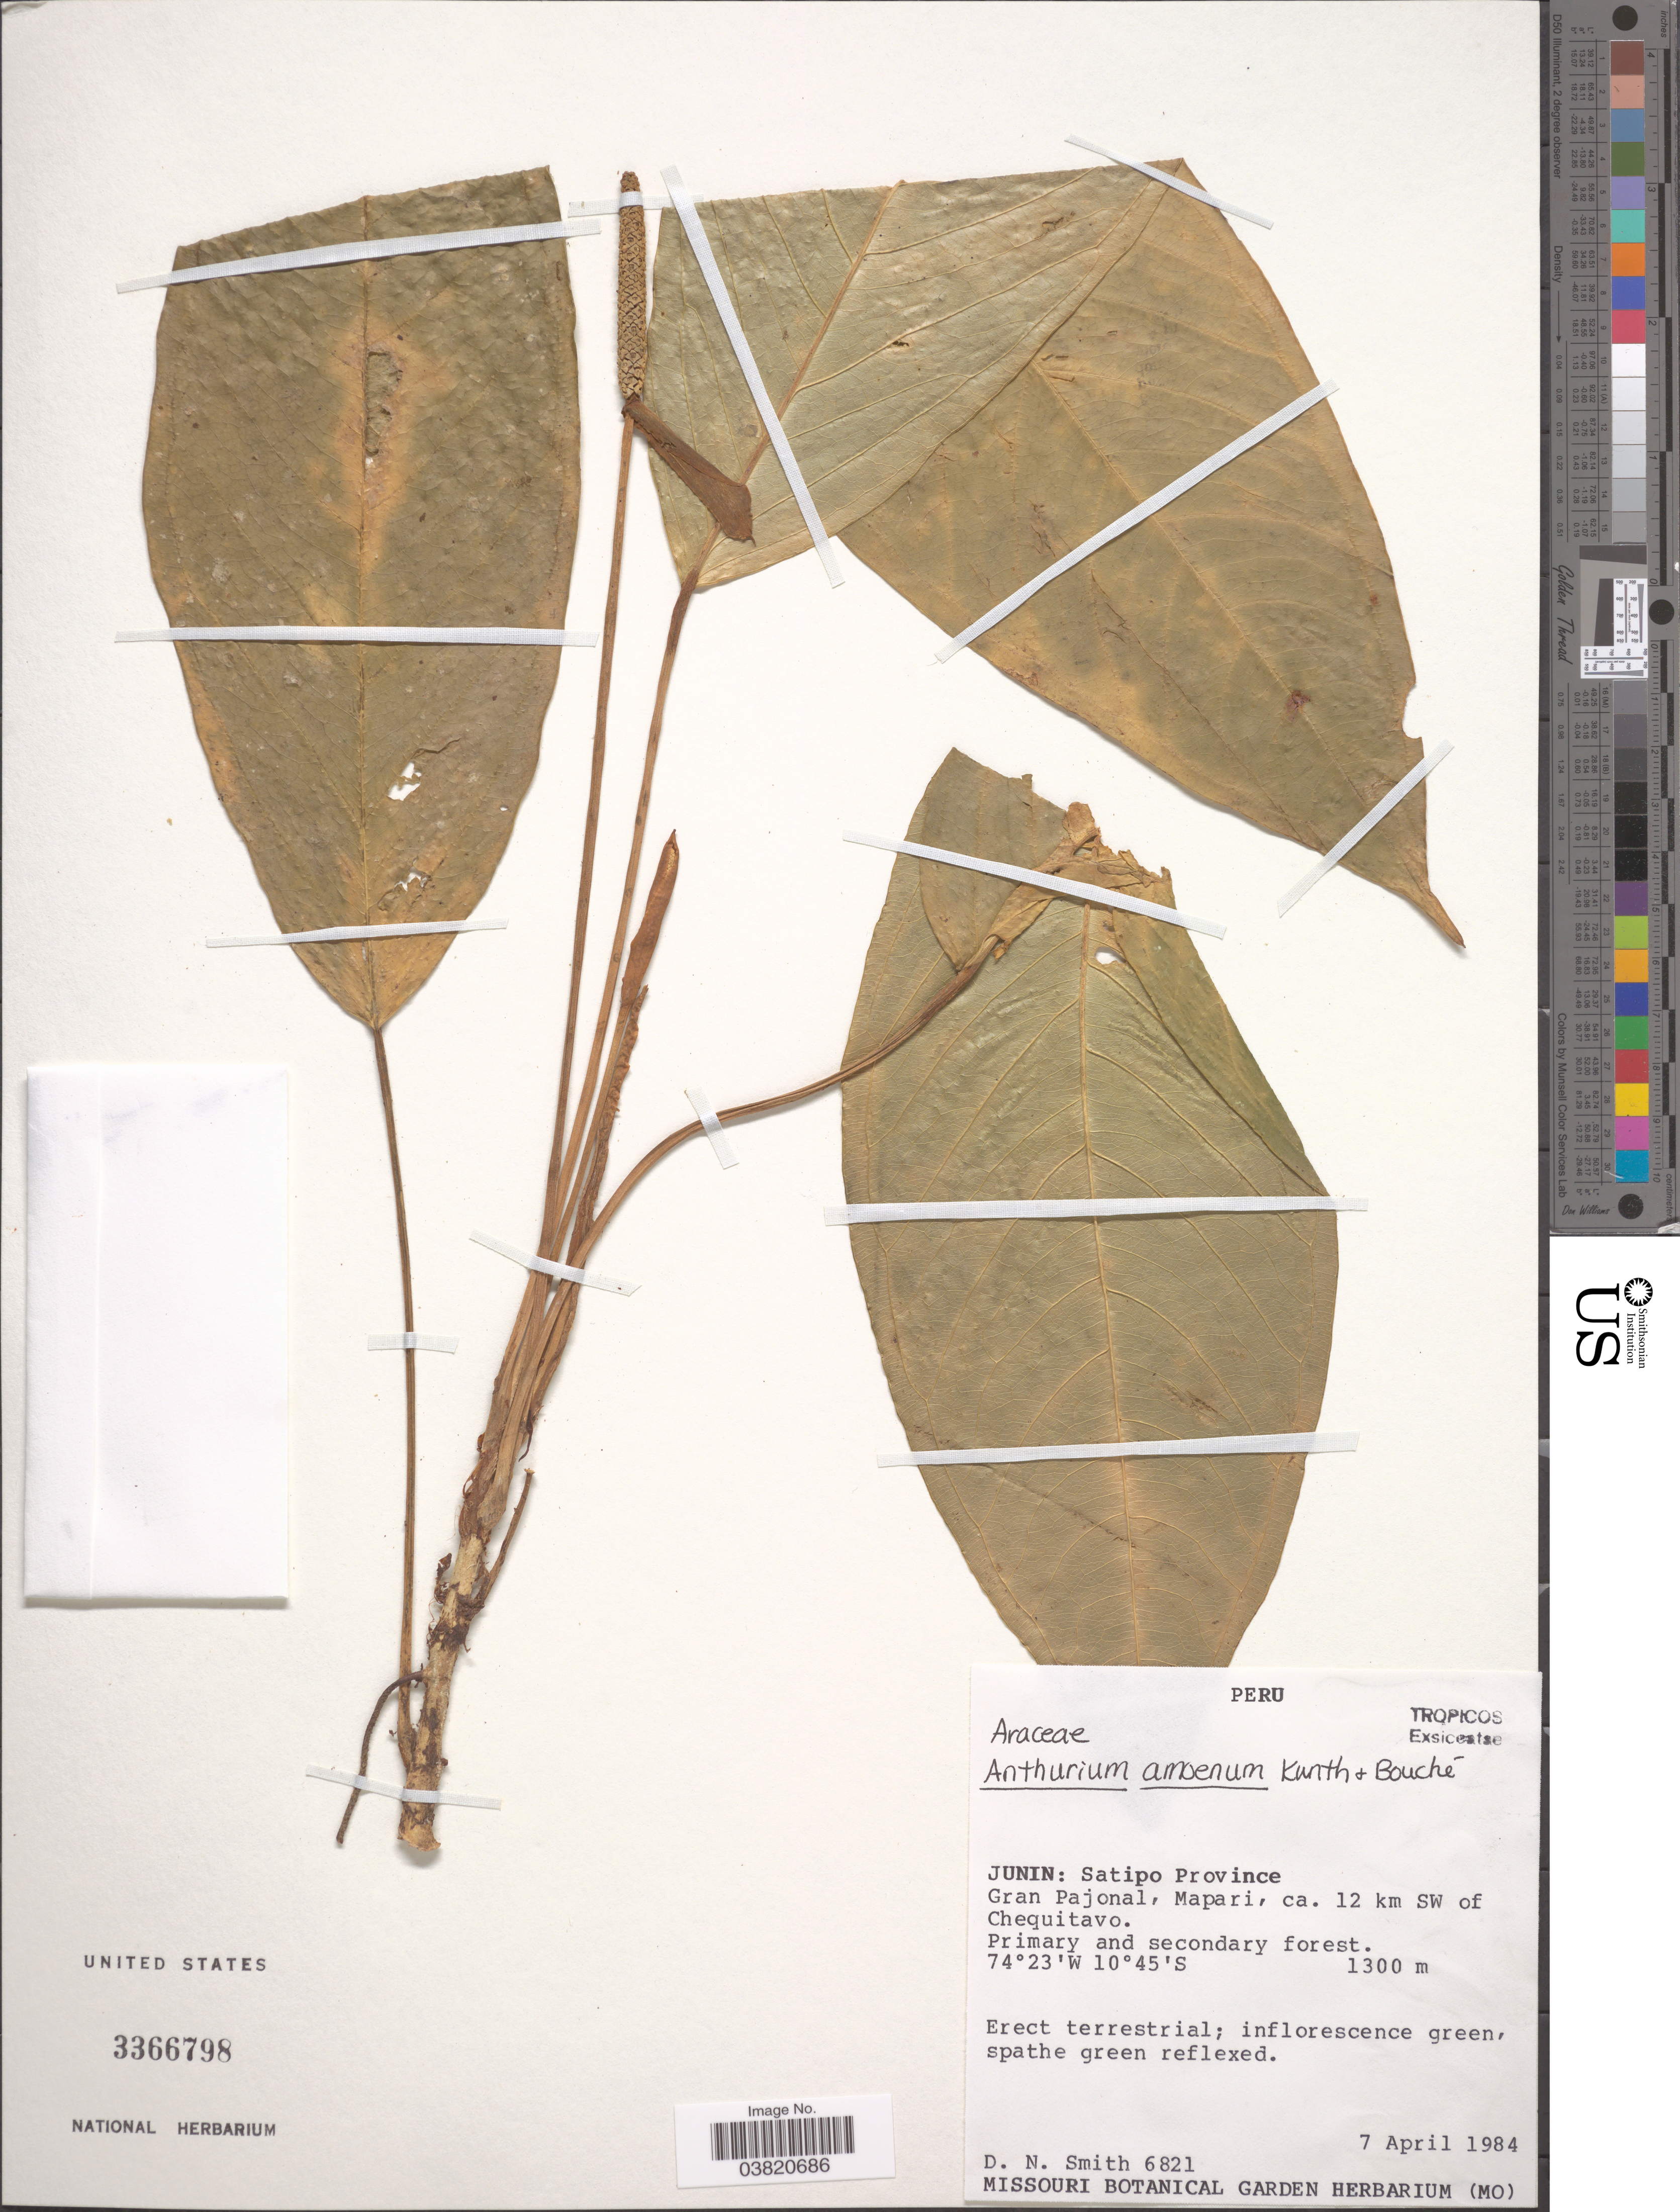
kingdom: Plantae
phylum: Tracheophyta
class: Liliopsida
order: Alismatales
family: Araceae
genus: Anthurium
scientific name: Anthurium amoenum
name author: Kunth & C.D. Bouché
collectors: D. Smith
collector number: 6821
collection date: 1984-04-07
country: Peru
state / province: Junín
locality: Satipo Province. Gran Pajonal, Mapari, ca. 12 km SW of Chequitavo.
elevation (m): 1300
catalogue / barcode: US 3366798